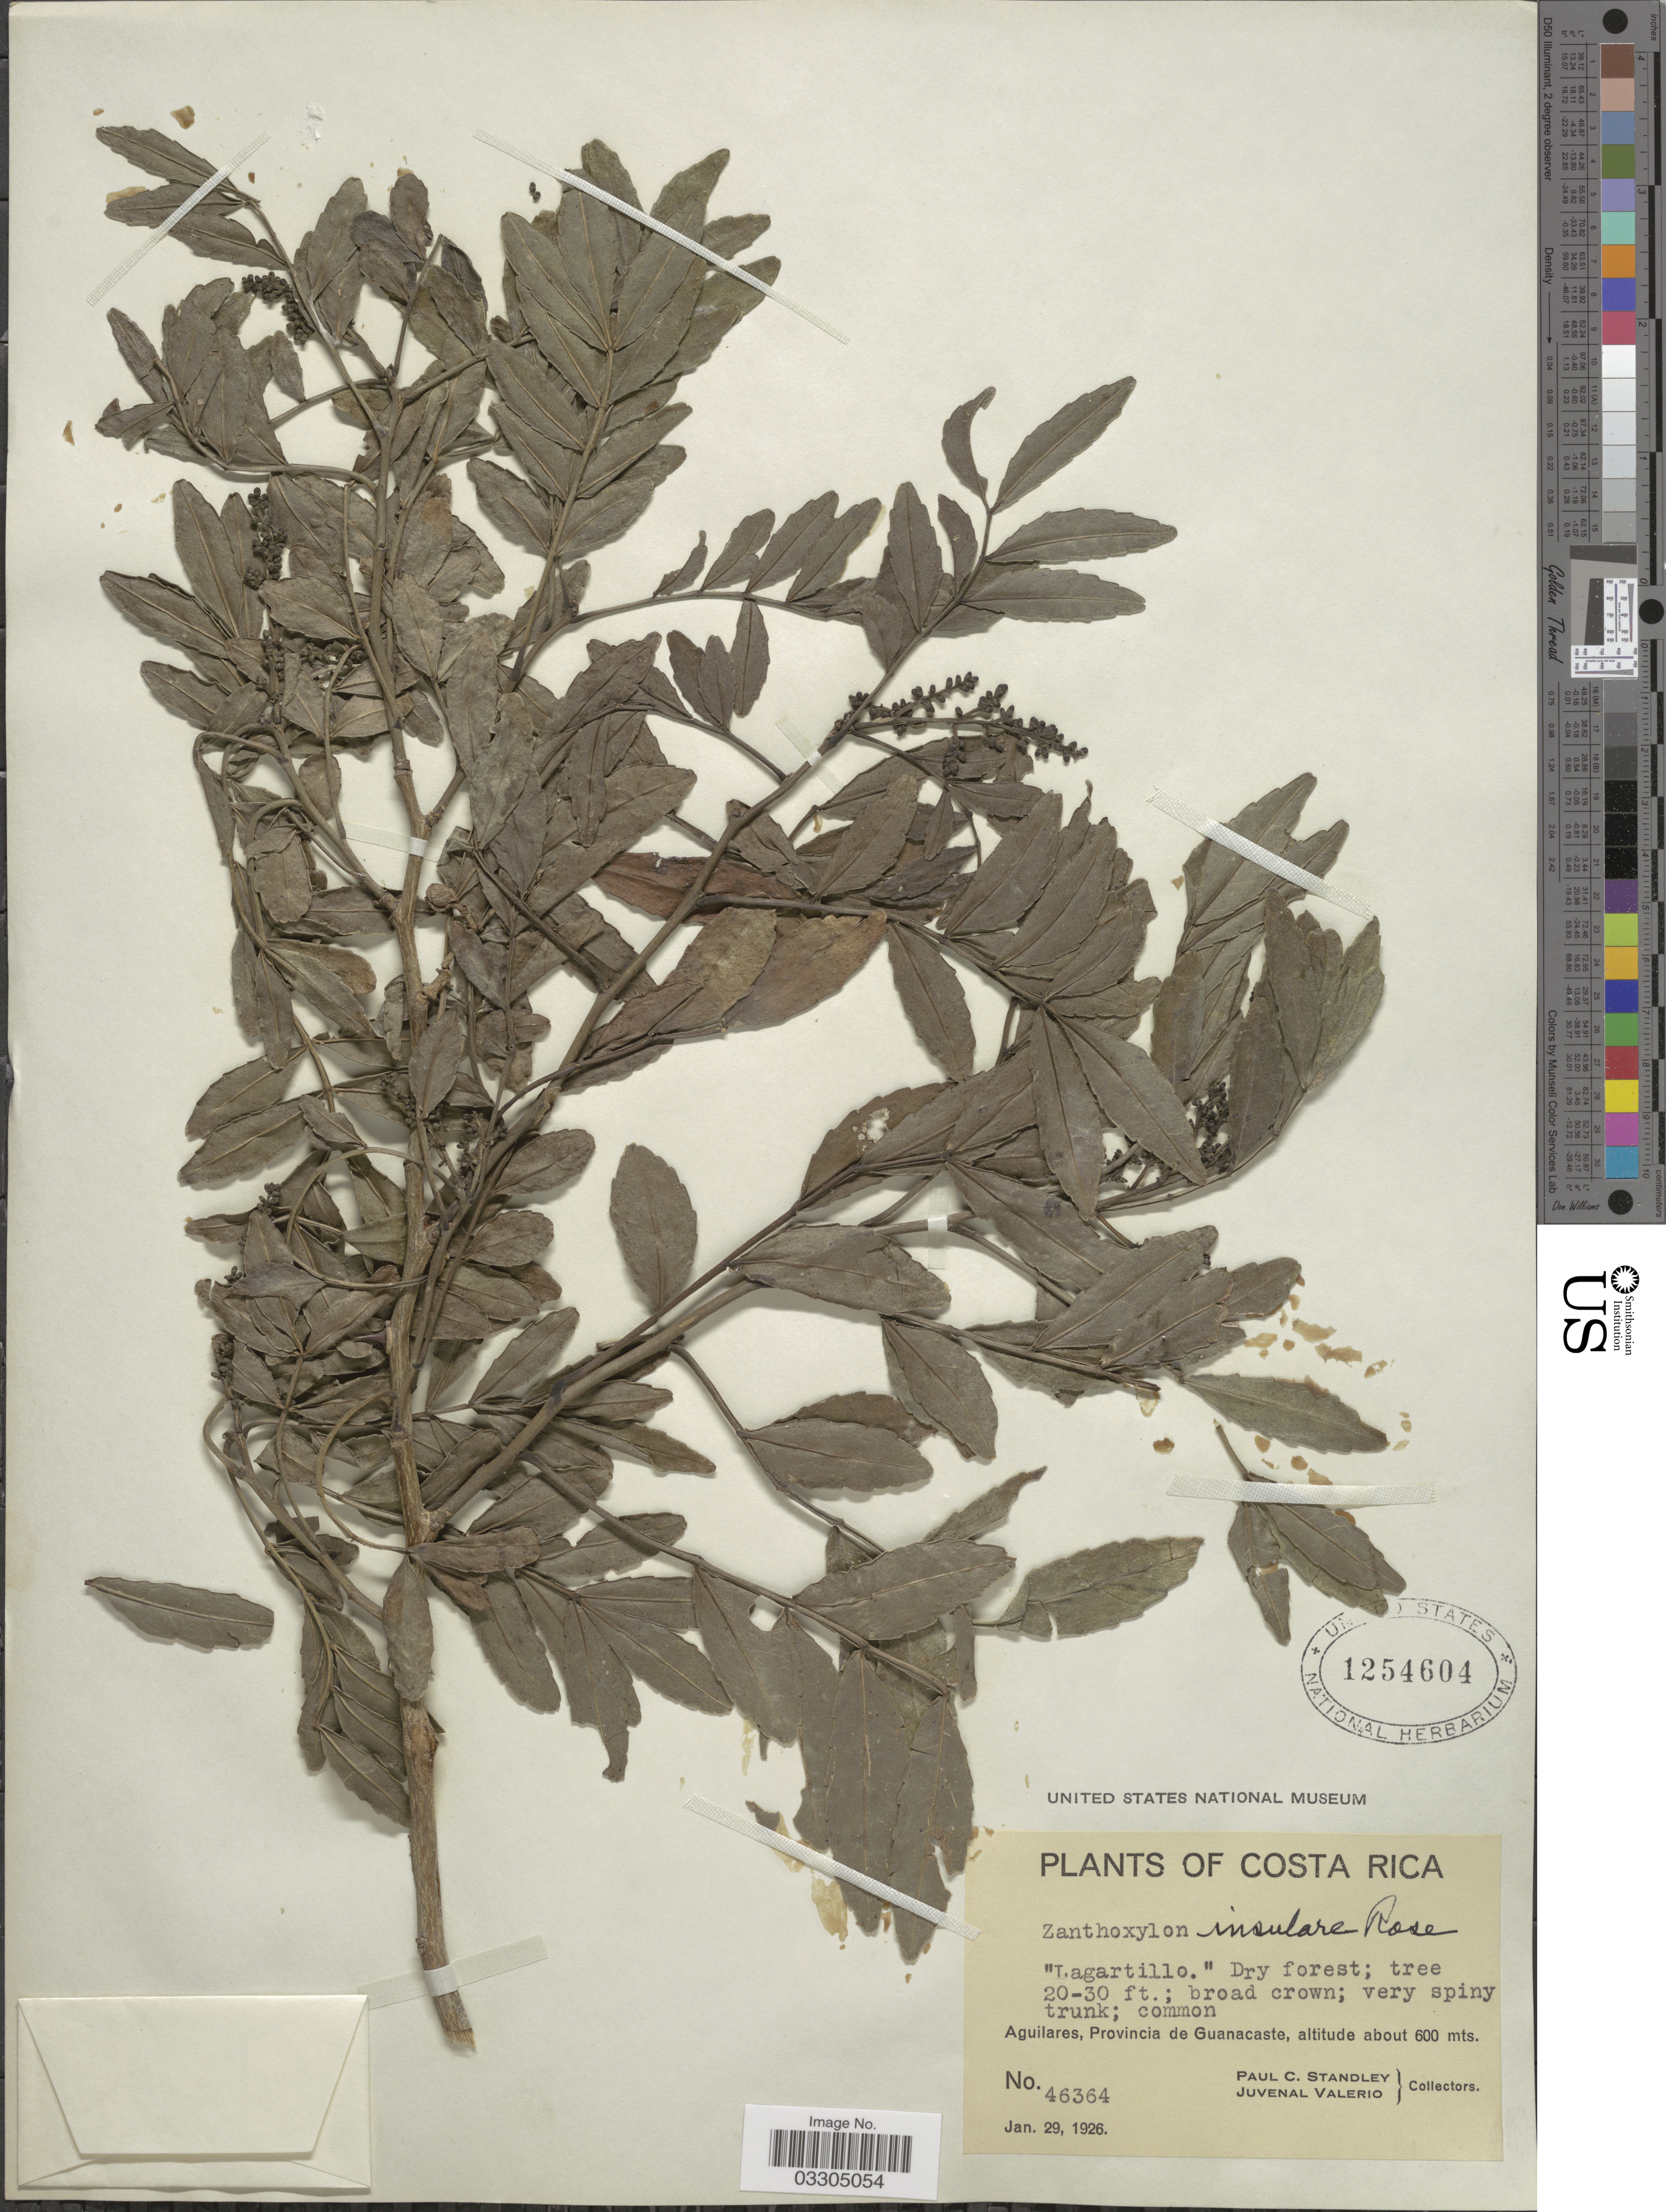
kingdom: Plantae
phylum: Tracheophyta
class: Magnoliopsida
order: Sapindales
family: Rutaceae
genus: Zanthoxylum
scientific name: Zanthoxylum insulare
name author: Rose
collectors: P. C. Standley & J. Valerio R.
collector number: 46364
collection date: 1926-01-29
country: Costa Rica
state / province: Guanacaste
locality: Aguilares.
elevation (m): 600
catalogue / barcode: US 1254604